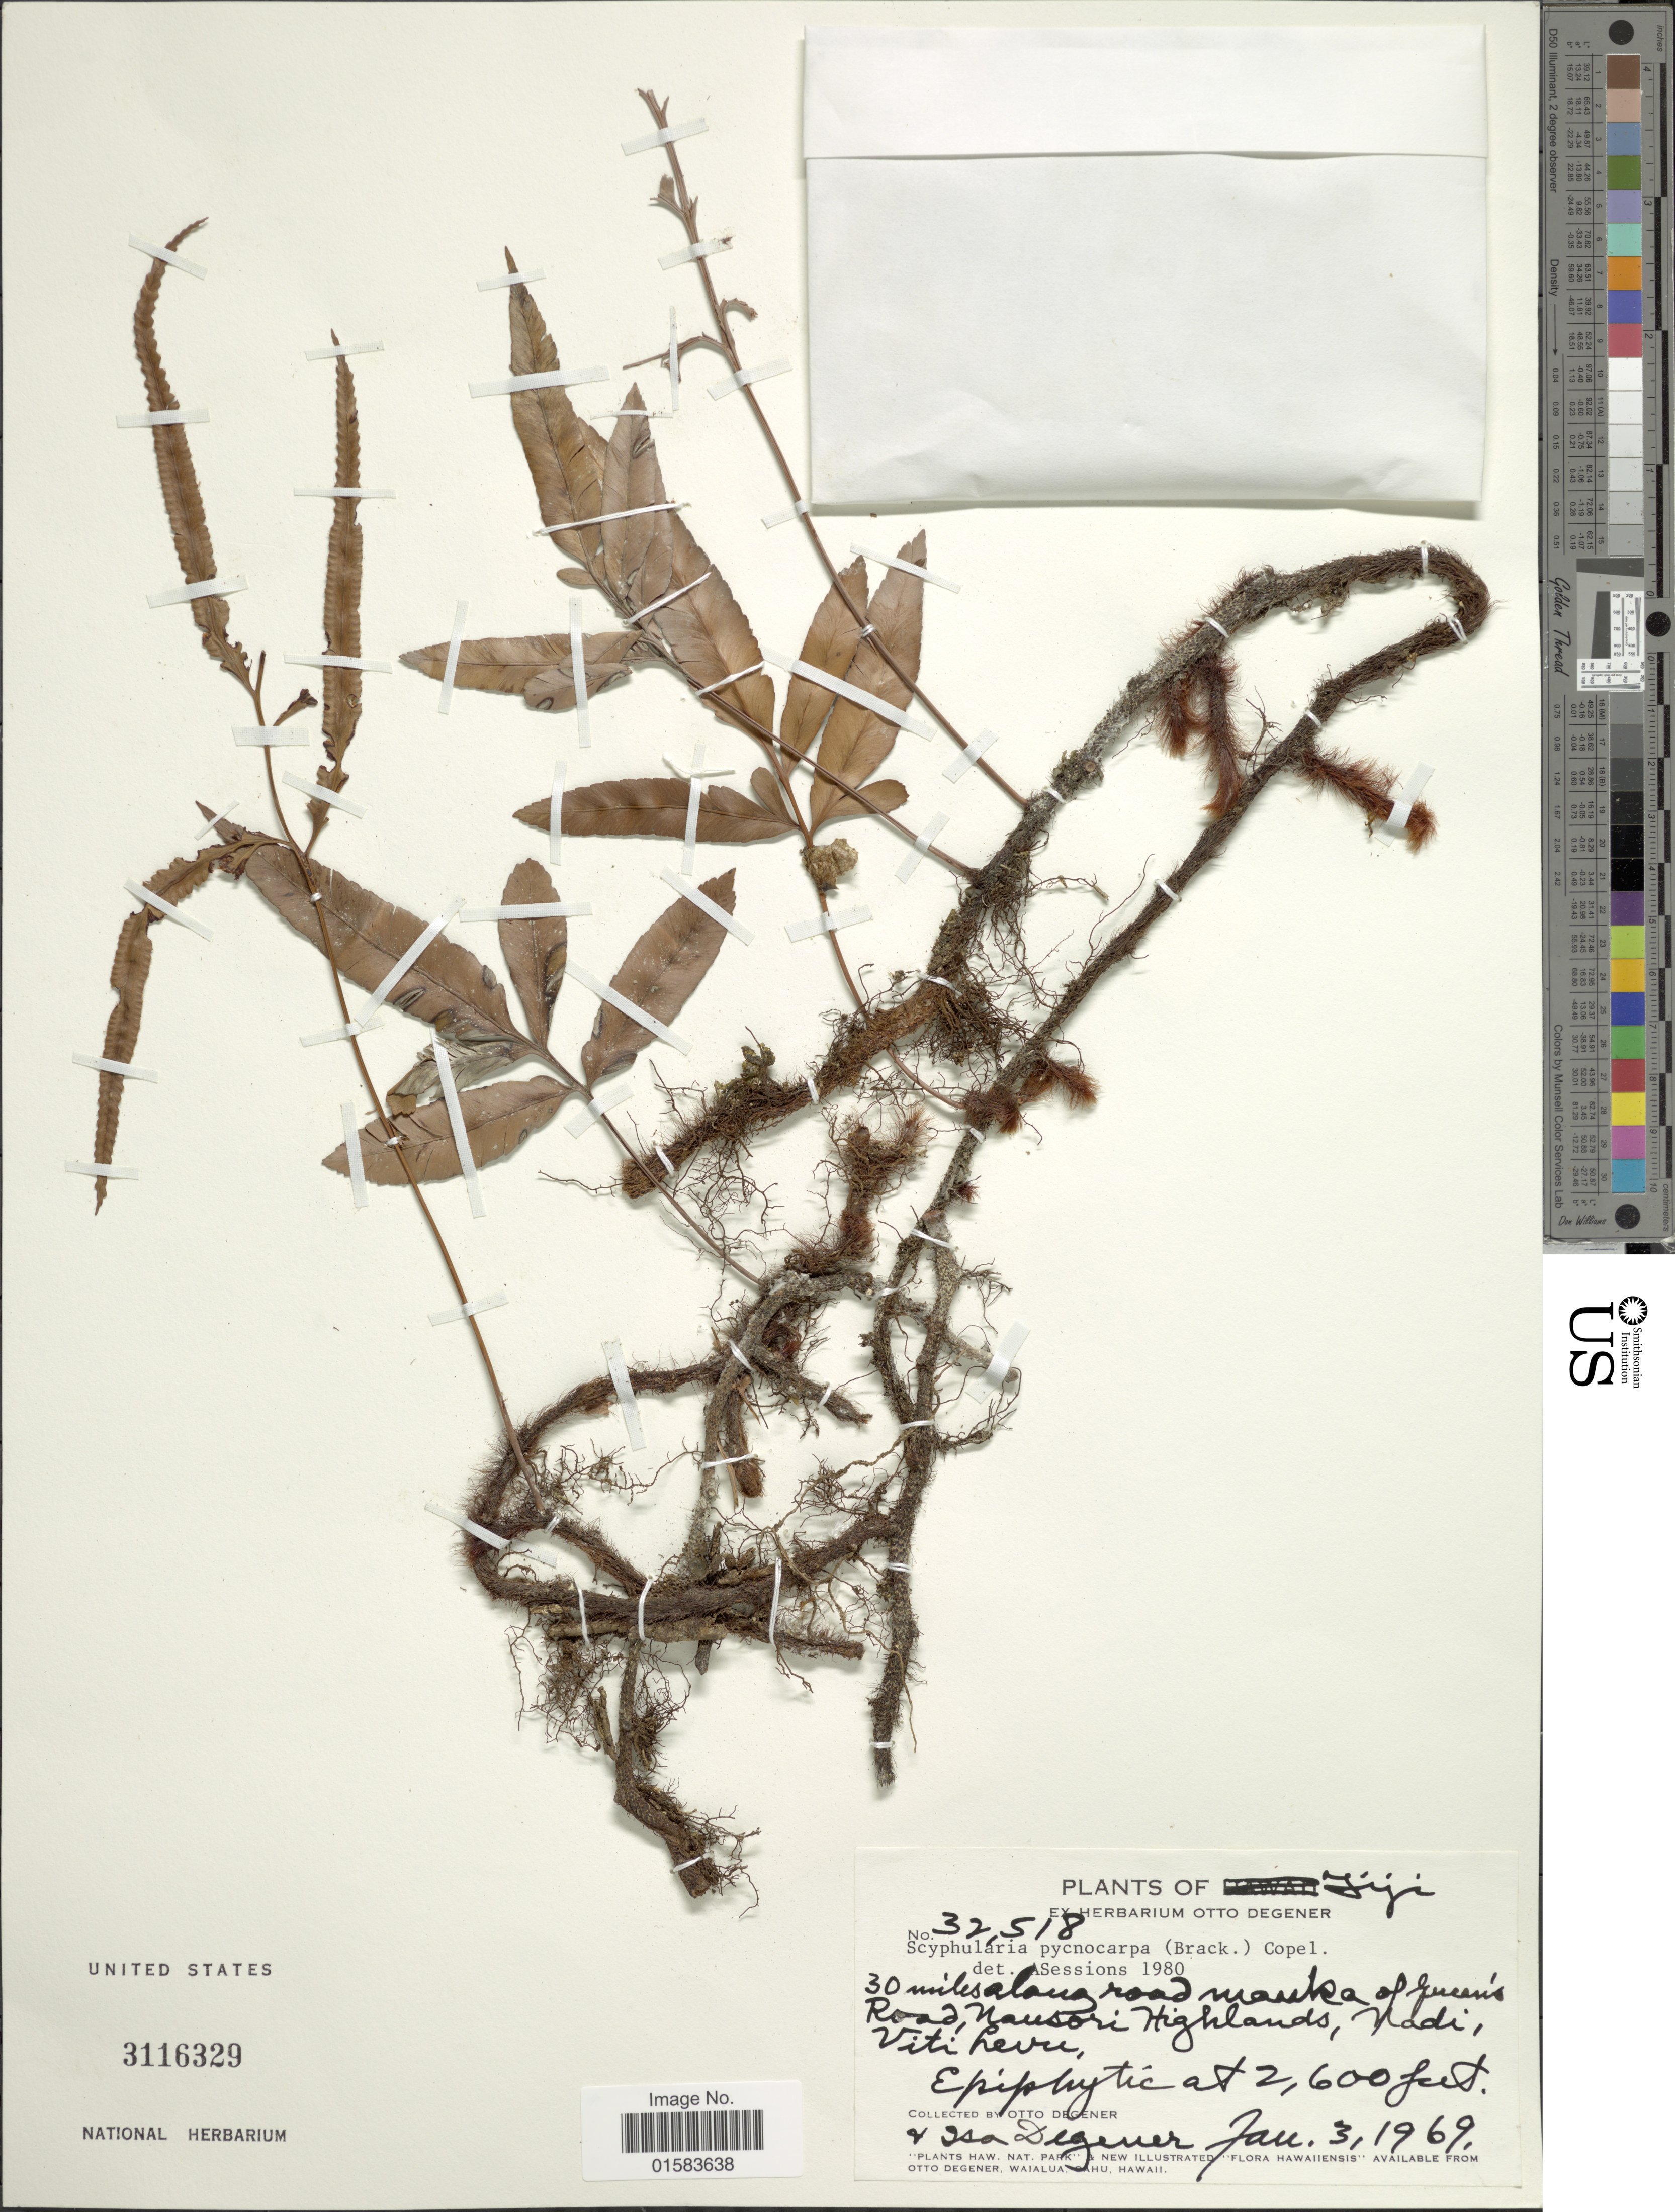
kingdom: Plantae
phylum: Tracheophyta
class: Polypodiopsida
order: Polypodiales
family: Davalliaceae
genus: Davallia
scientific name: Davallia pentaphylla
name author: Blume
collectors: O. Degener & I. Degener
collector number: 32518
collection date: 1969-01-03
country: Fiji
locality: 30 miles along road Mauka of strams Road, Nausori Highlands, Nadi, Viti Levu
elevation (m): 792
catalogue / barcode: US 3116329